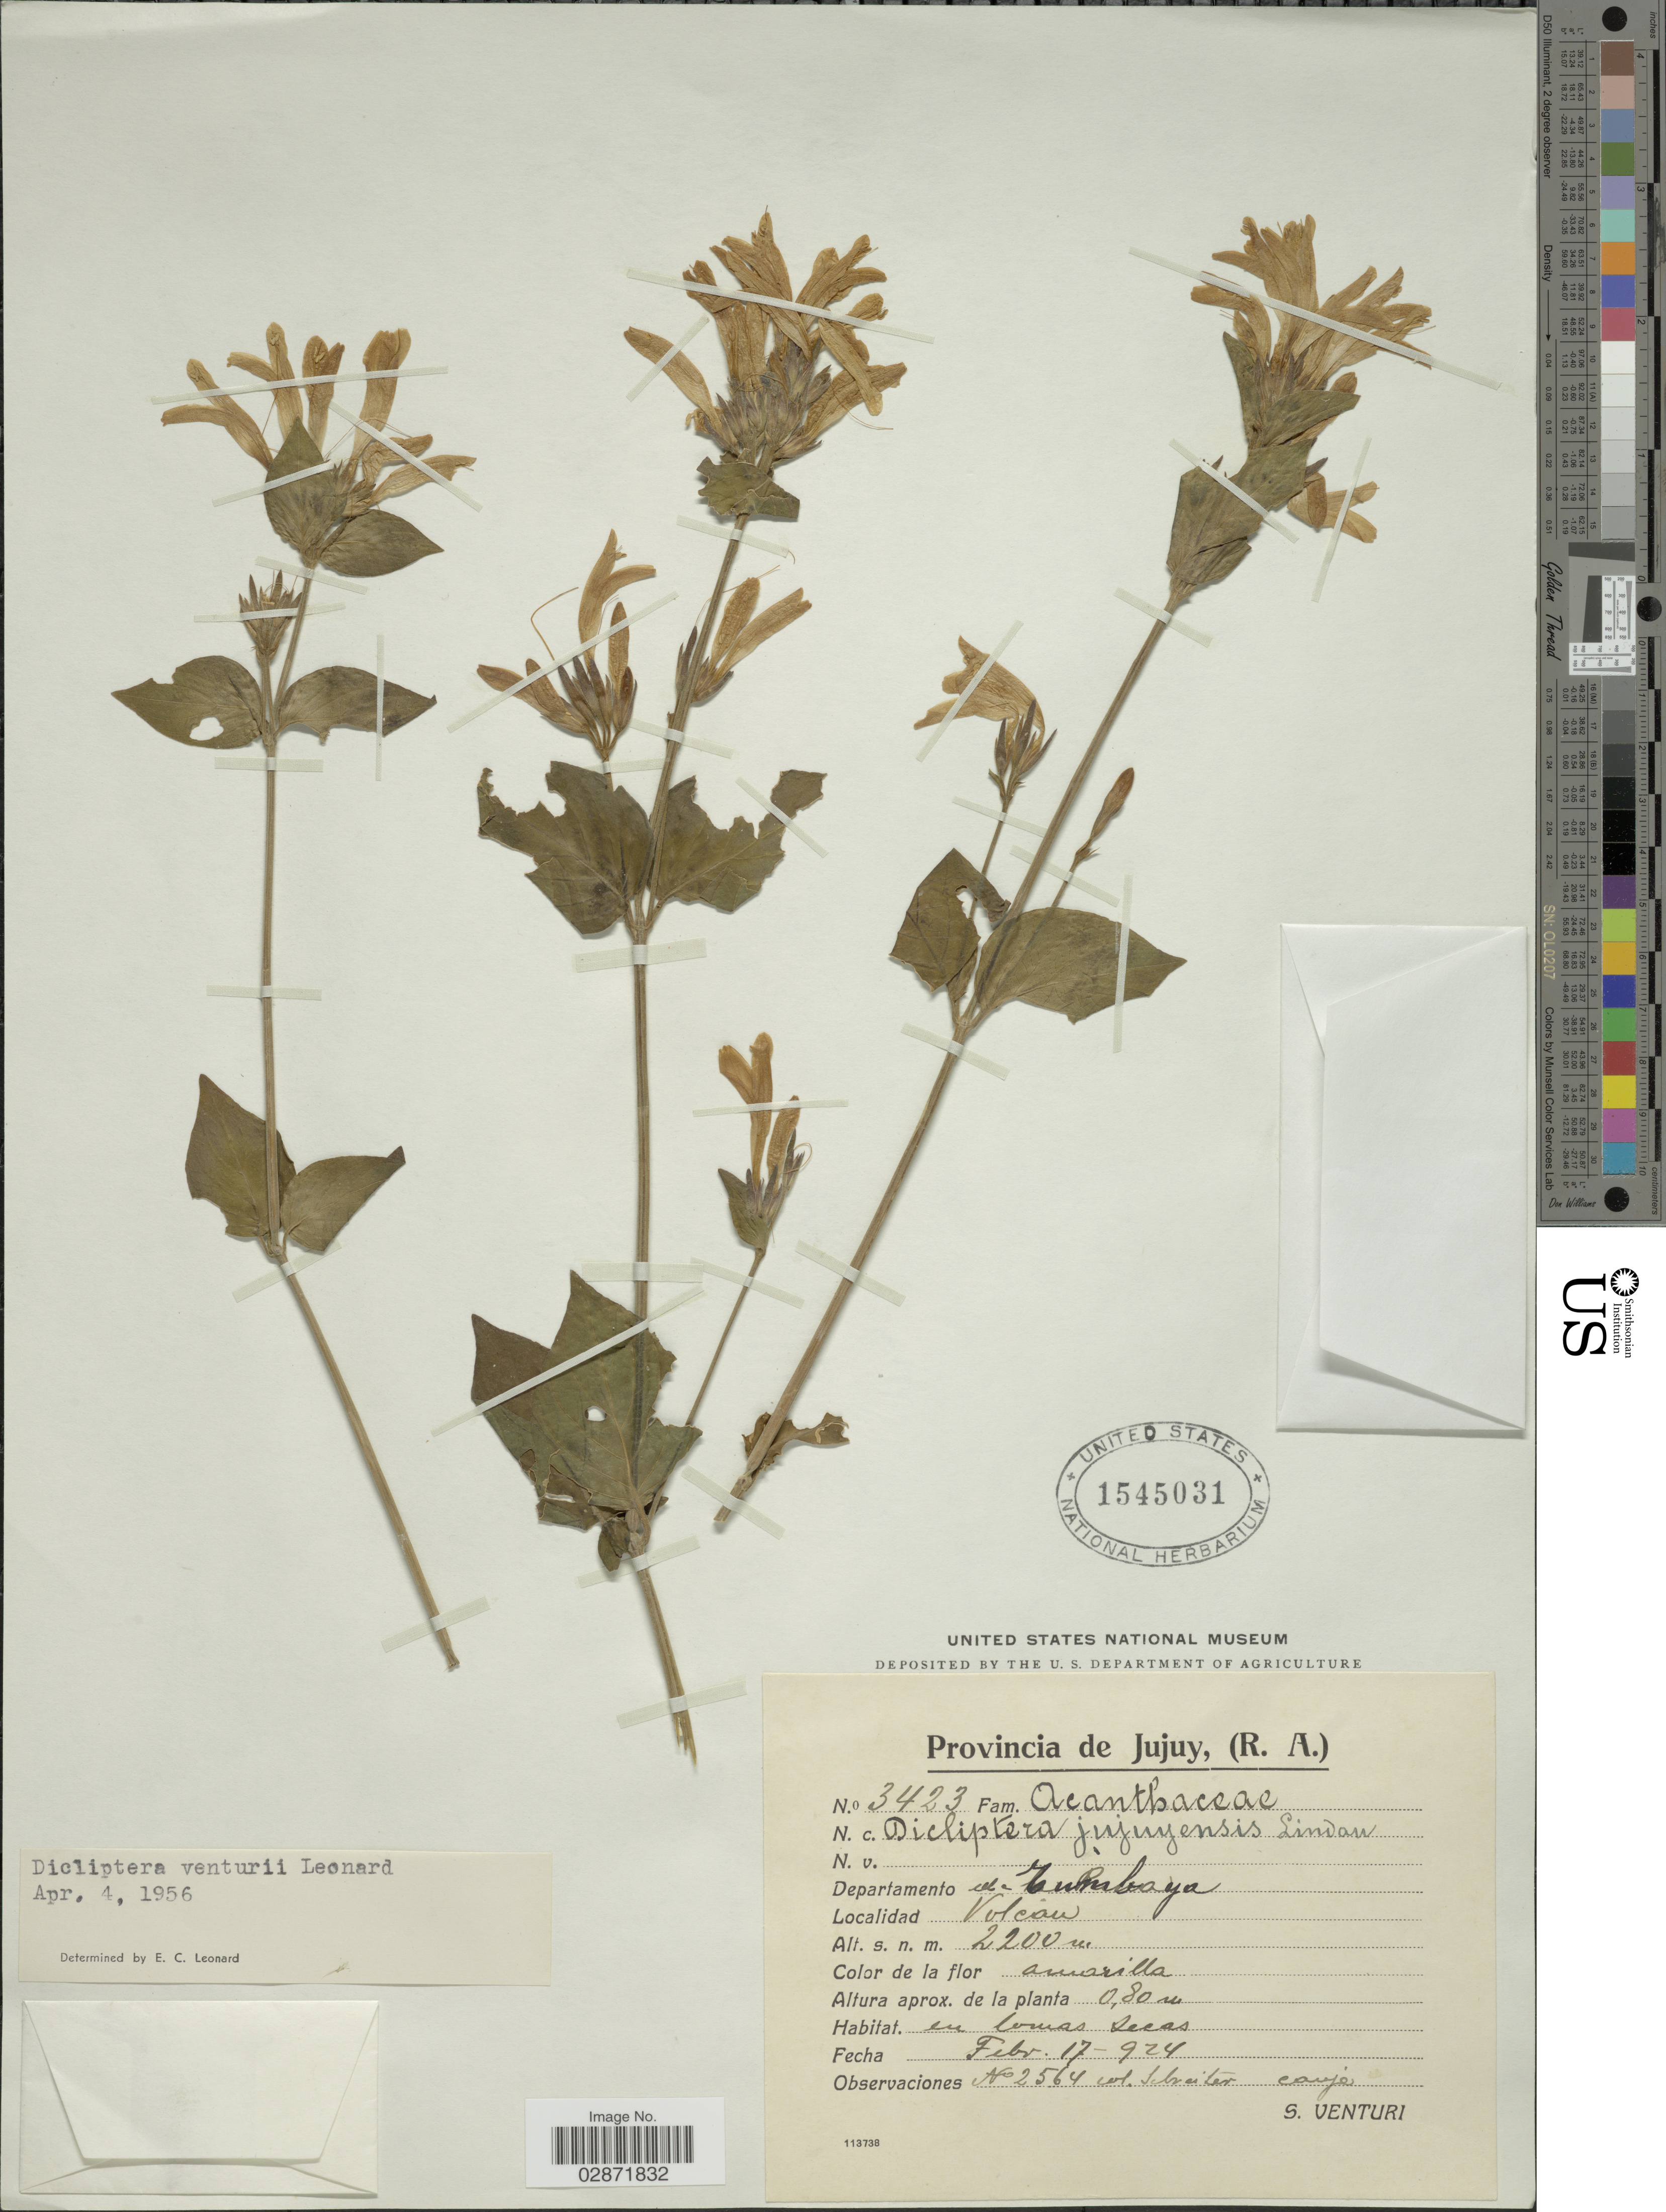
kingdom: Plantae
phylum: Tracheophyta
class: Magnoliopsida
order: Lamiales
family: Acanthaceae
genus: Dicliptera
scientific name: Dicliptera cabrerae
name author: C. Ezcurra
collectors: S. Venturi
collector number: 3423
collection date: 1924-02-17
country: Argentina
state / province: Jujuy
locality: Provincia de Jujuy, (R. A.) Departamento de Tumbaya, Volcan.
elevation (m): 2200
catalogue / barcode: US 1545031